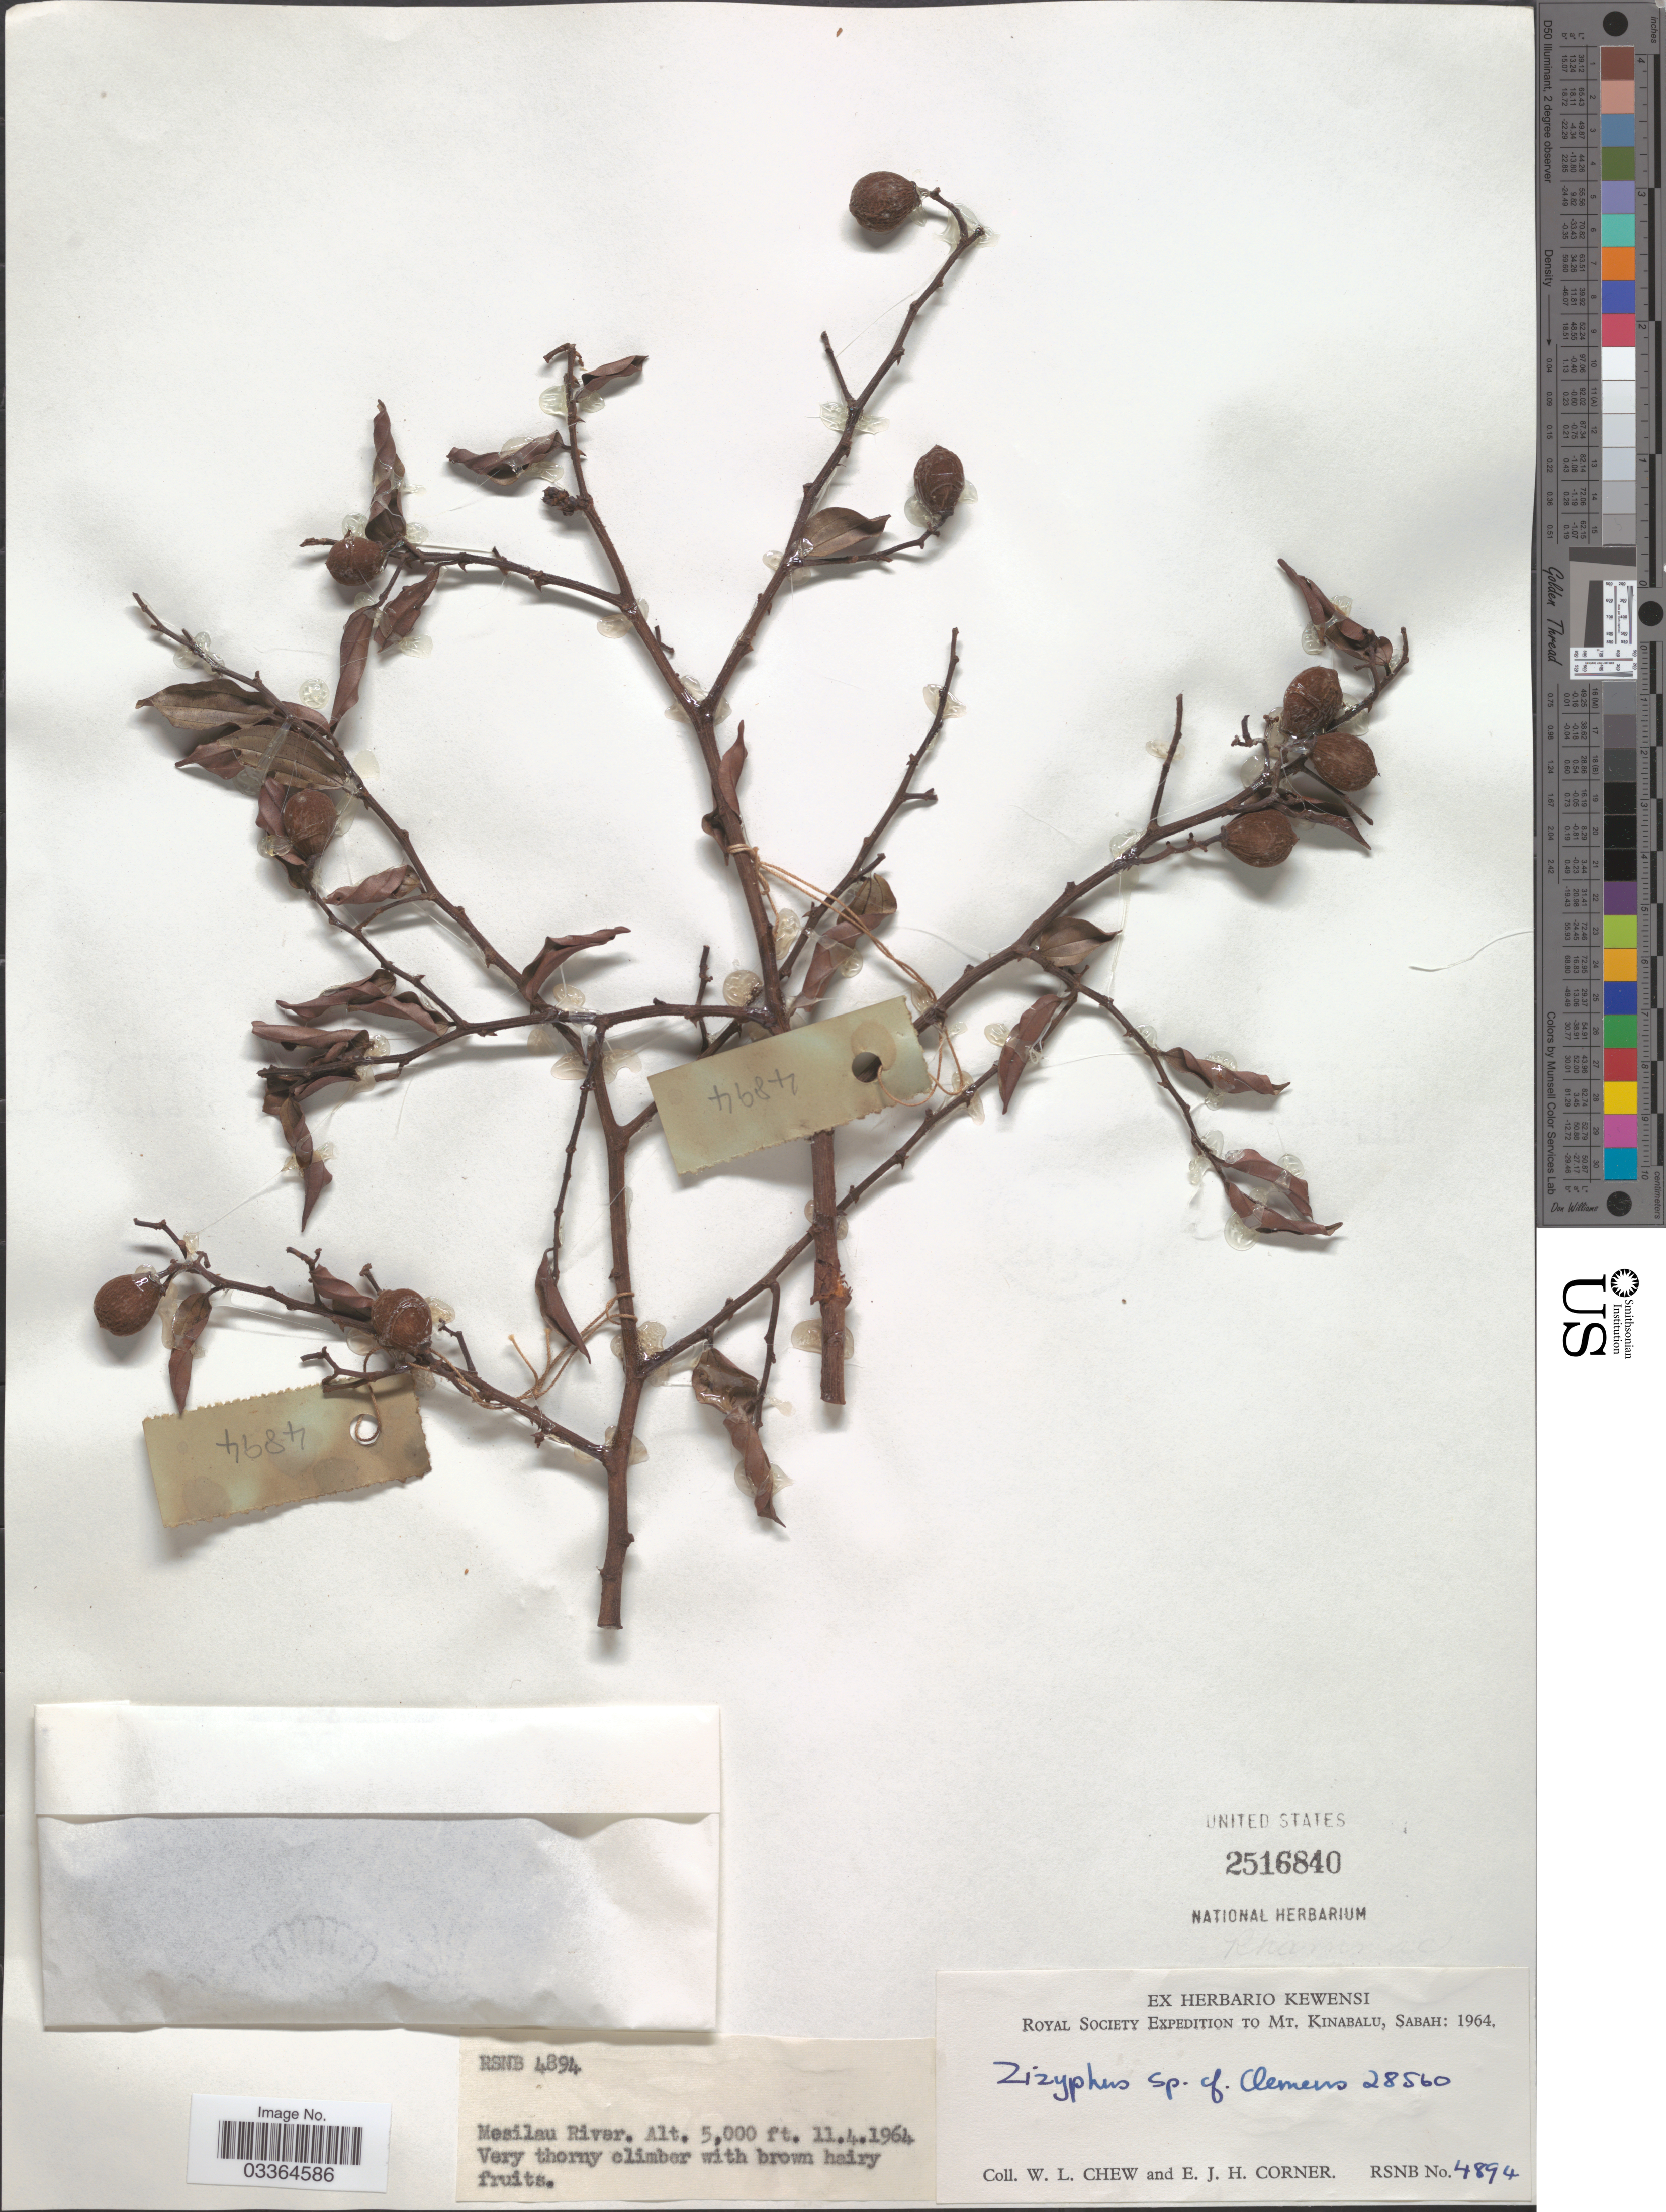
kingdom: Plantae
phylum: Tracheophyta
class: Magnoliopsida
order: Rosales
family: Rhamnaceae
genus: Ziziphus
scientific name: Ziziphus sp.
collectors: W. Chew & E. Corner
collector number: RSNB 4894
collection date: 1964-04-11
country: Malaysia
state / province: Sabah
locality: Mt. Kinabalu. Mesilau River.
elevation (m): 1524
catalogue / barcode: US 2516840